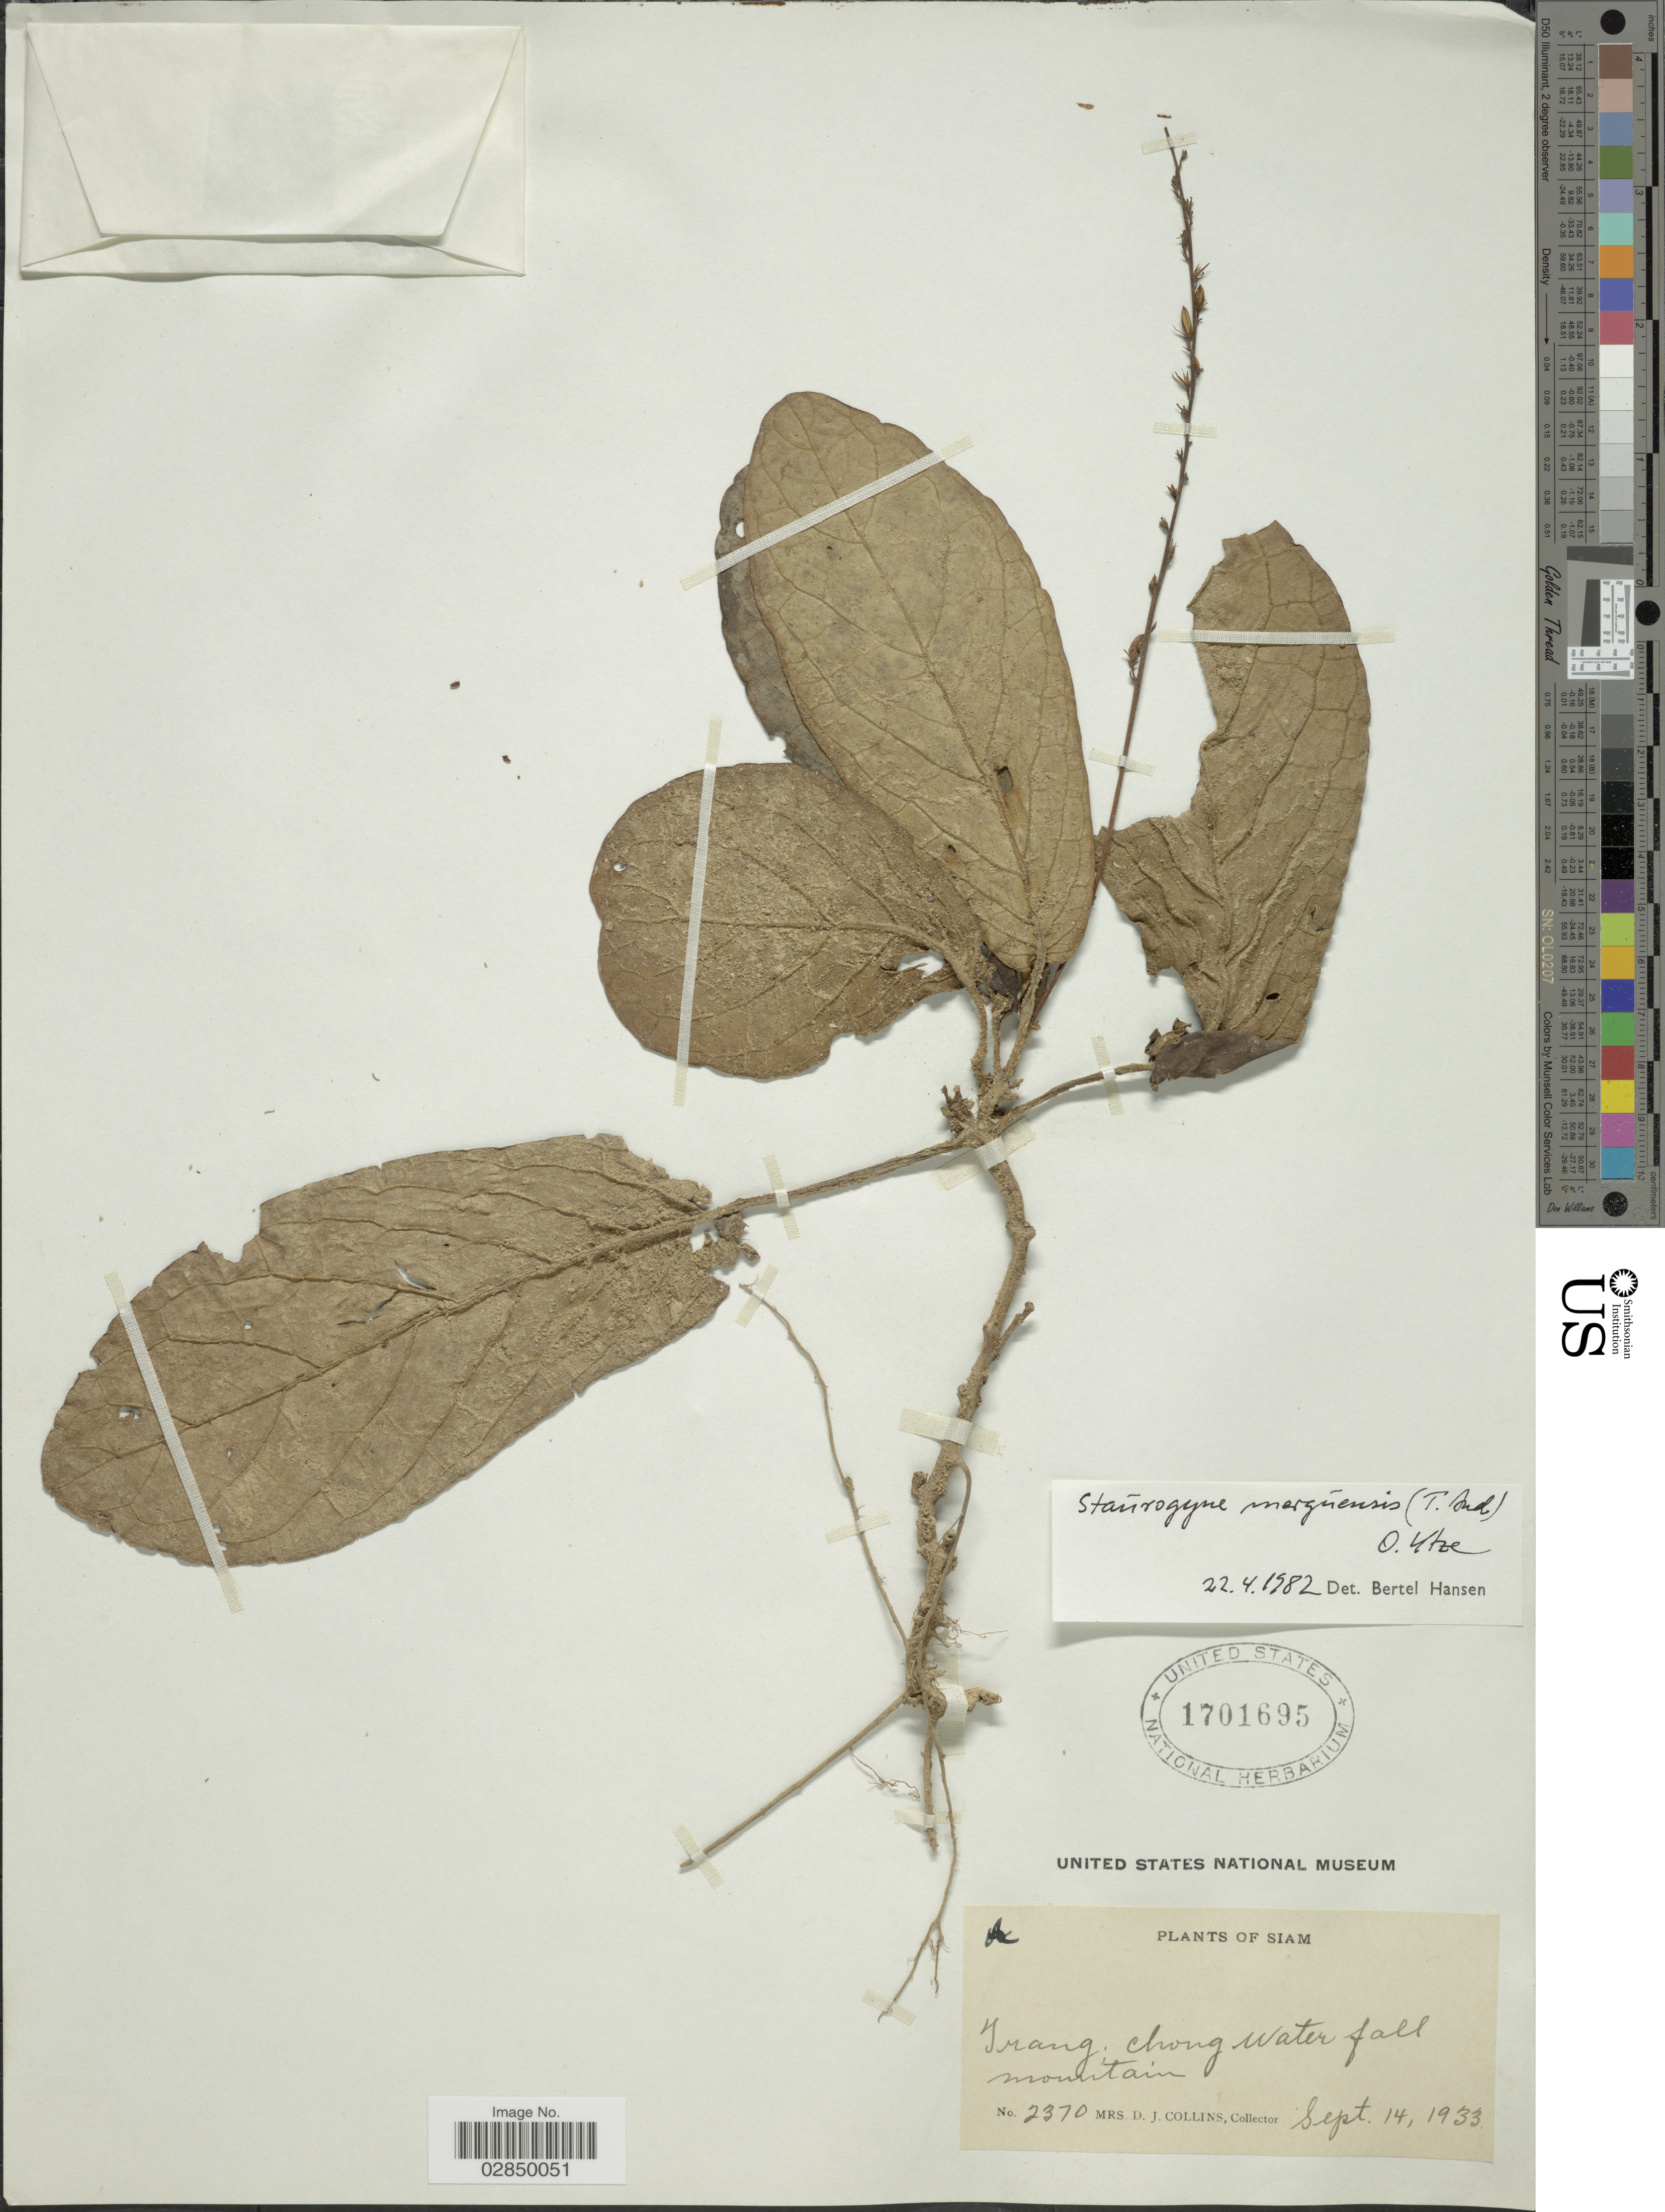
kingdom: Plantae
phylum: Tracheophyta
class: Magnoliopsida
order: Lamiales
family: Acanthaceae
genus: Staurogyne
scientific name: Staurogyne merguensis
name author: Kuntze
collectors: Mrs. D. J. Collins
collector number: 2370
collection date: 1933-09-14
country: Thailand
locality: Irang, along water fall mountain.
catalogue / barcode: US 1701695